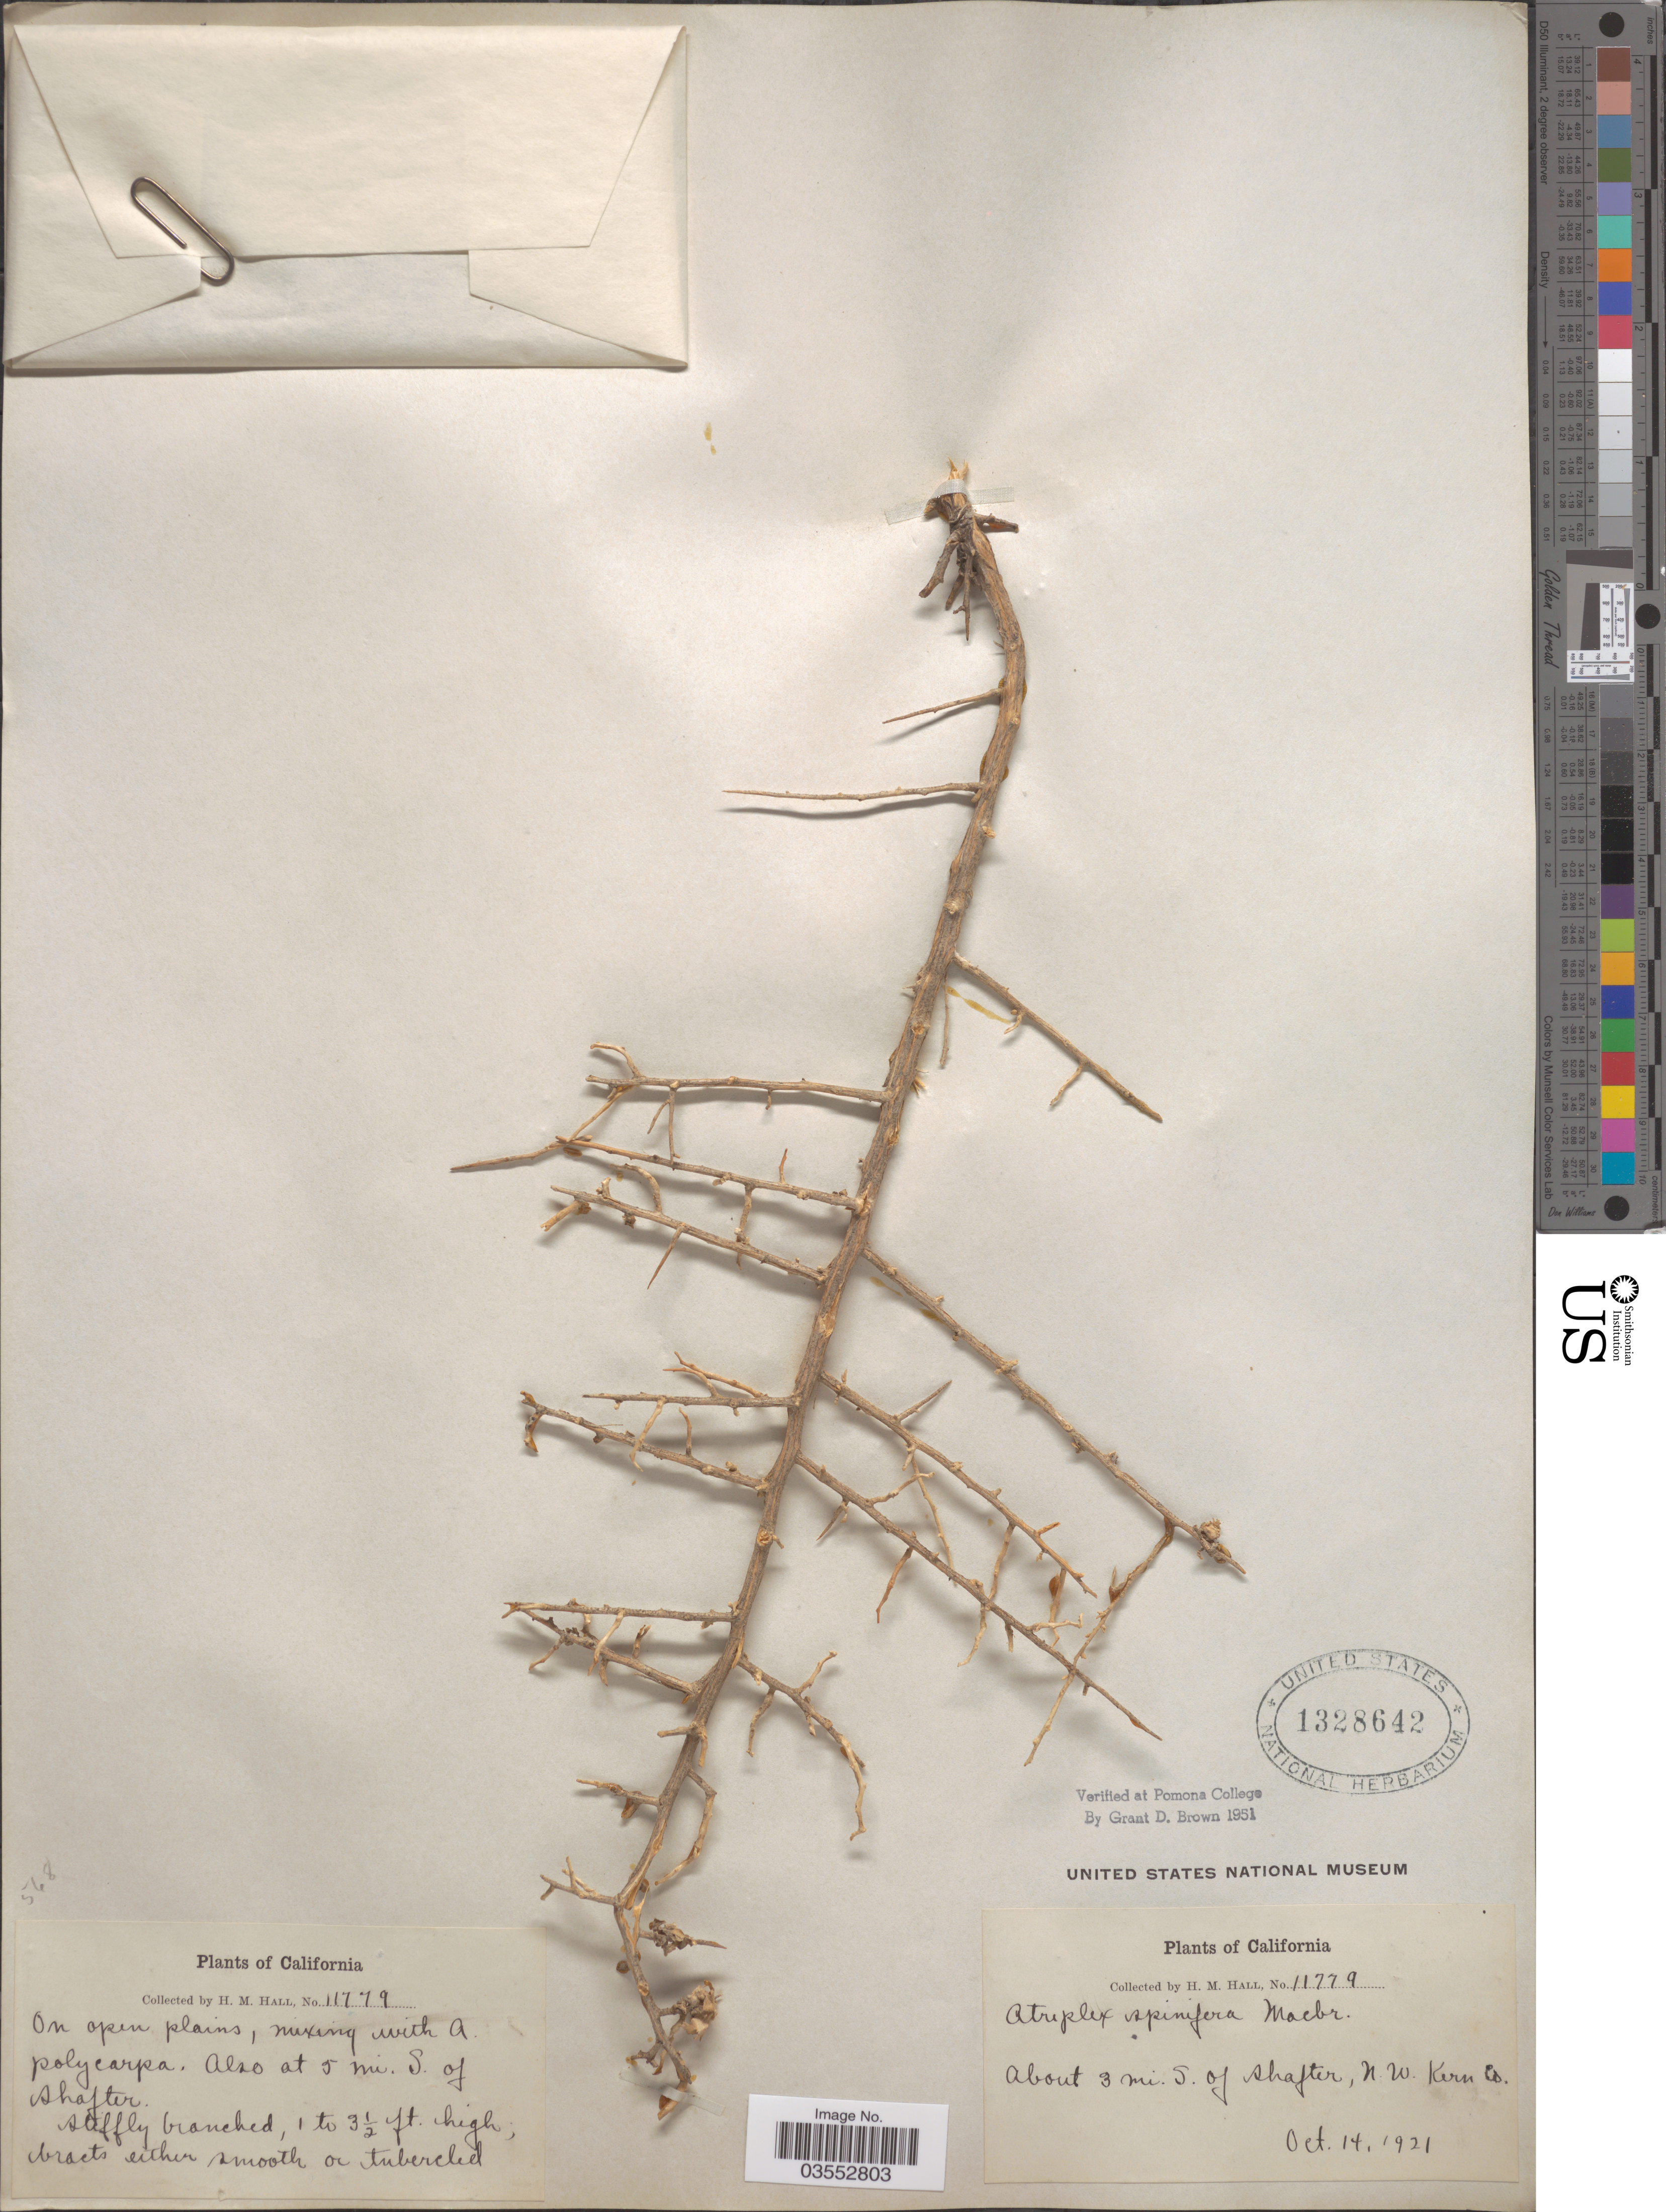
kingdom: Plantae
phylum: Tracheophyta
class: Magnoliopsida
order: Caryophyllales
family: Amaranthaceae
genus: Atriplex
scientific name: Atriplex spinifera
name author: J.F. Macbr.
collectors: H. M. Hall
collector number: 11779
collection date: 1921-10-14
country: United States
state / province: California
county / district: Kern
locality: About 3 mi. S. of Shafter, N.W. Kern Co.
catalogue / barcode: US 1328642